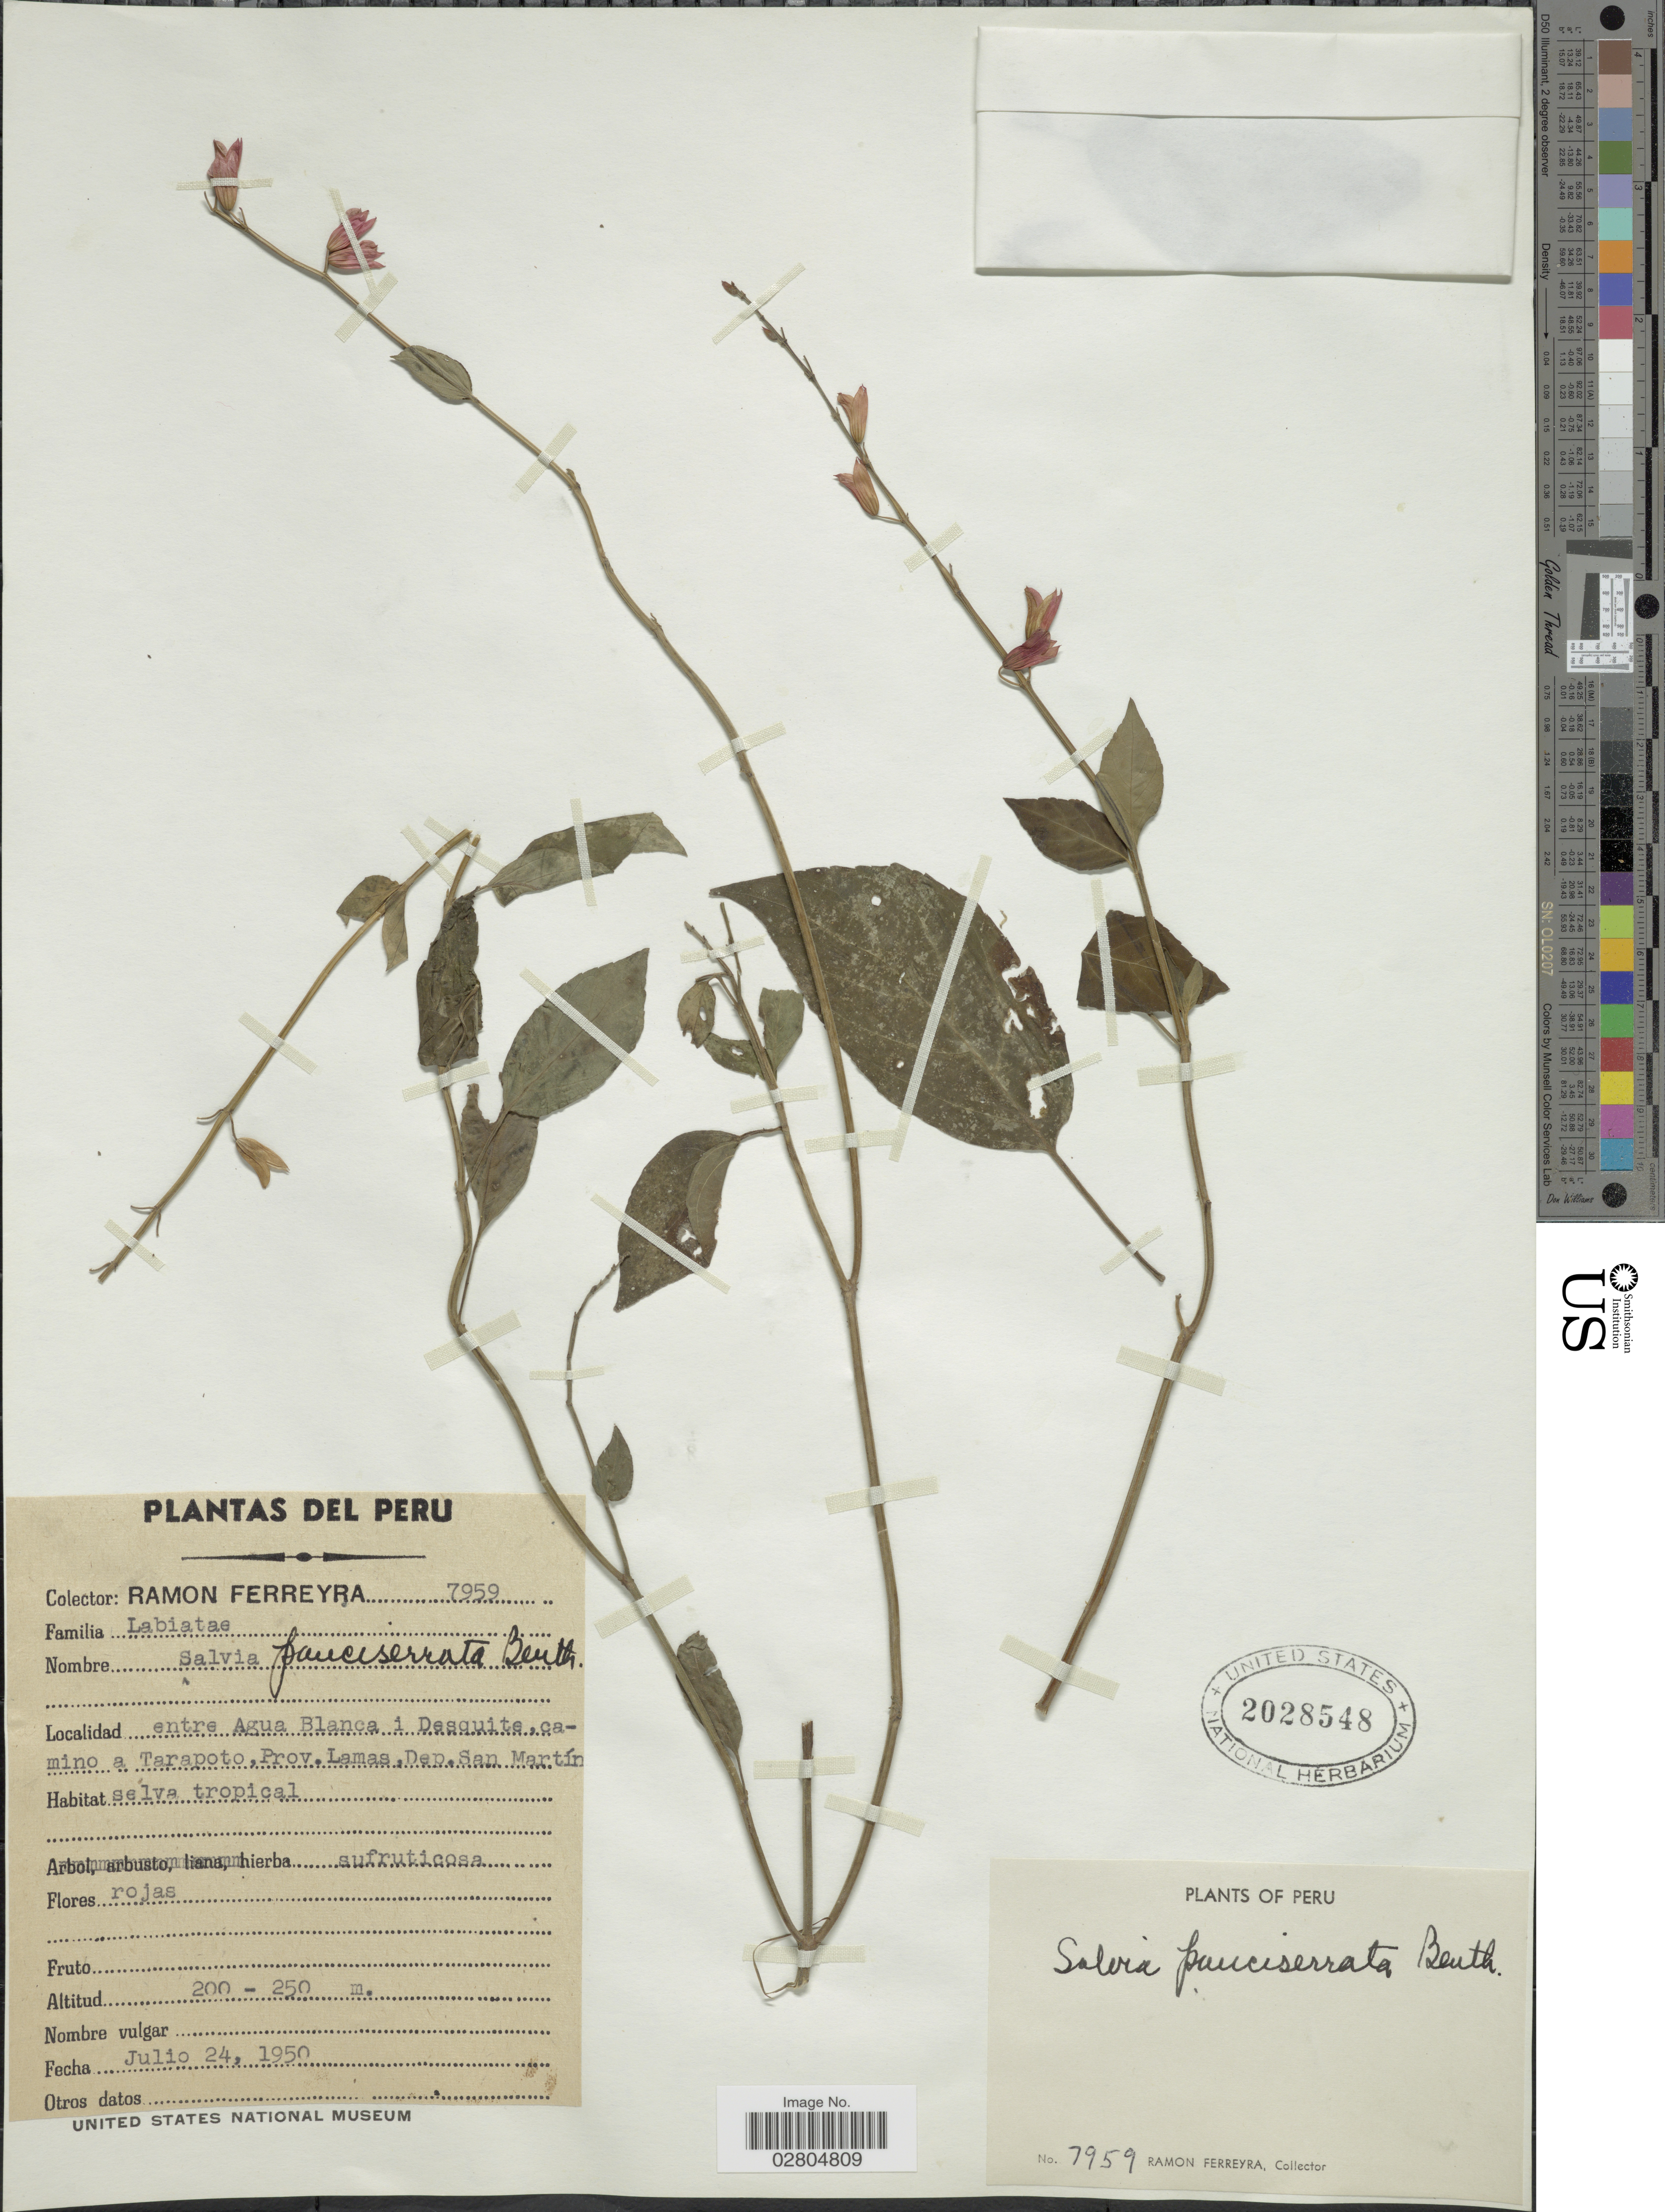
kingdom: Plantae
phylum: Tracheophyta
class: Magnoliopsida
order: Lamiales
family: Lamiaceae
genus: Salvia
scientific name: Salvia pauciserrata subsp. pauciserrata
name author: Benth.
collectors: R. A. Ferreyra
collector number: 7959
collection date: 1950-07-24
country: Peru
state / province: San Martín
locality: Entre Agua Blanca i Desquite, camino a Tarapoto. Prov. Lamas. Dep. San Martín.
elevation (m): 200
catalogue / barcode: US 2028548